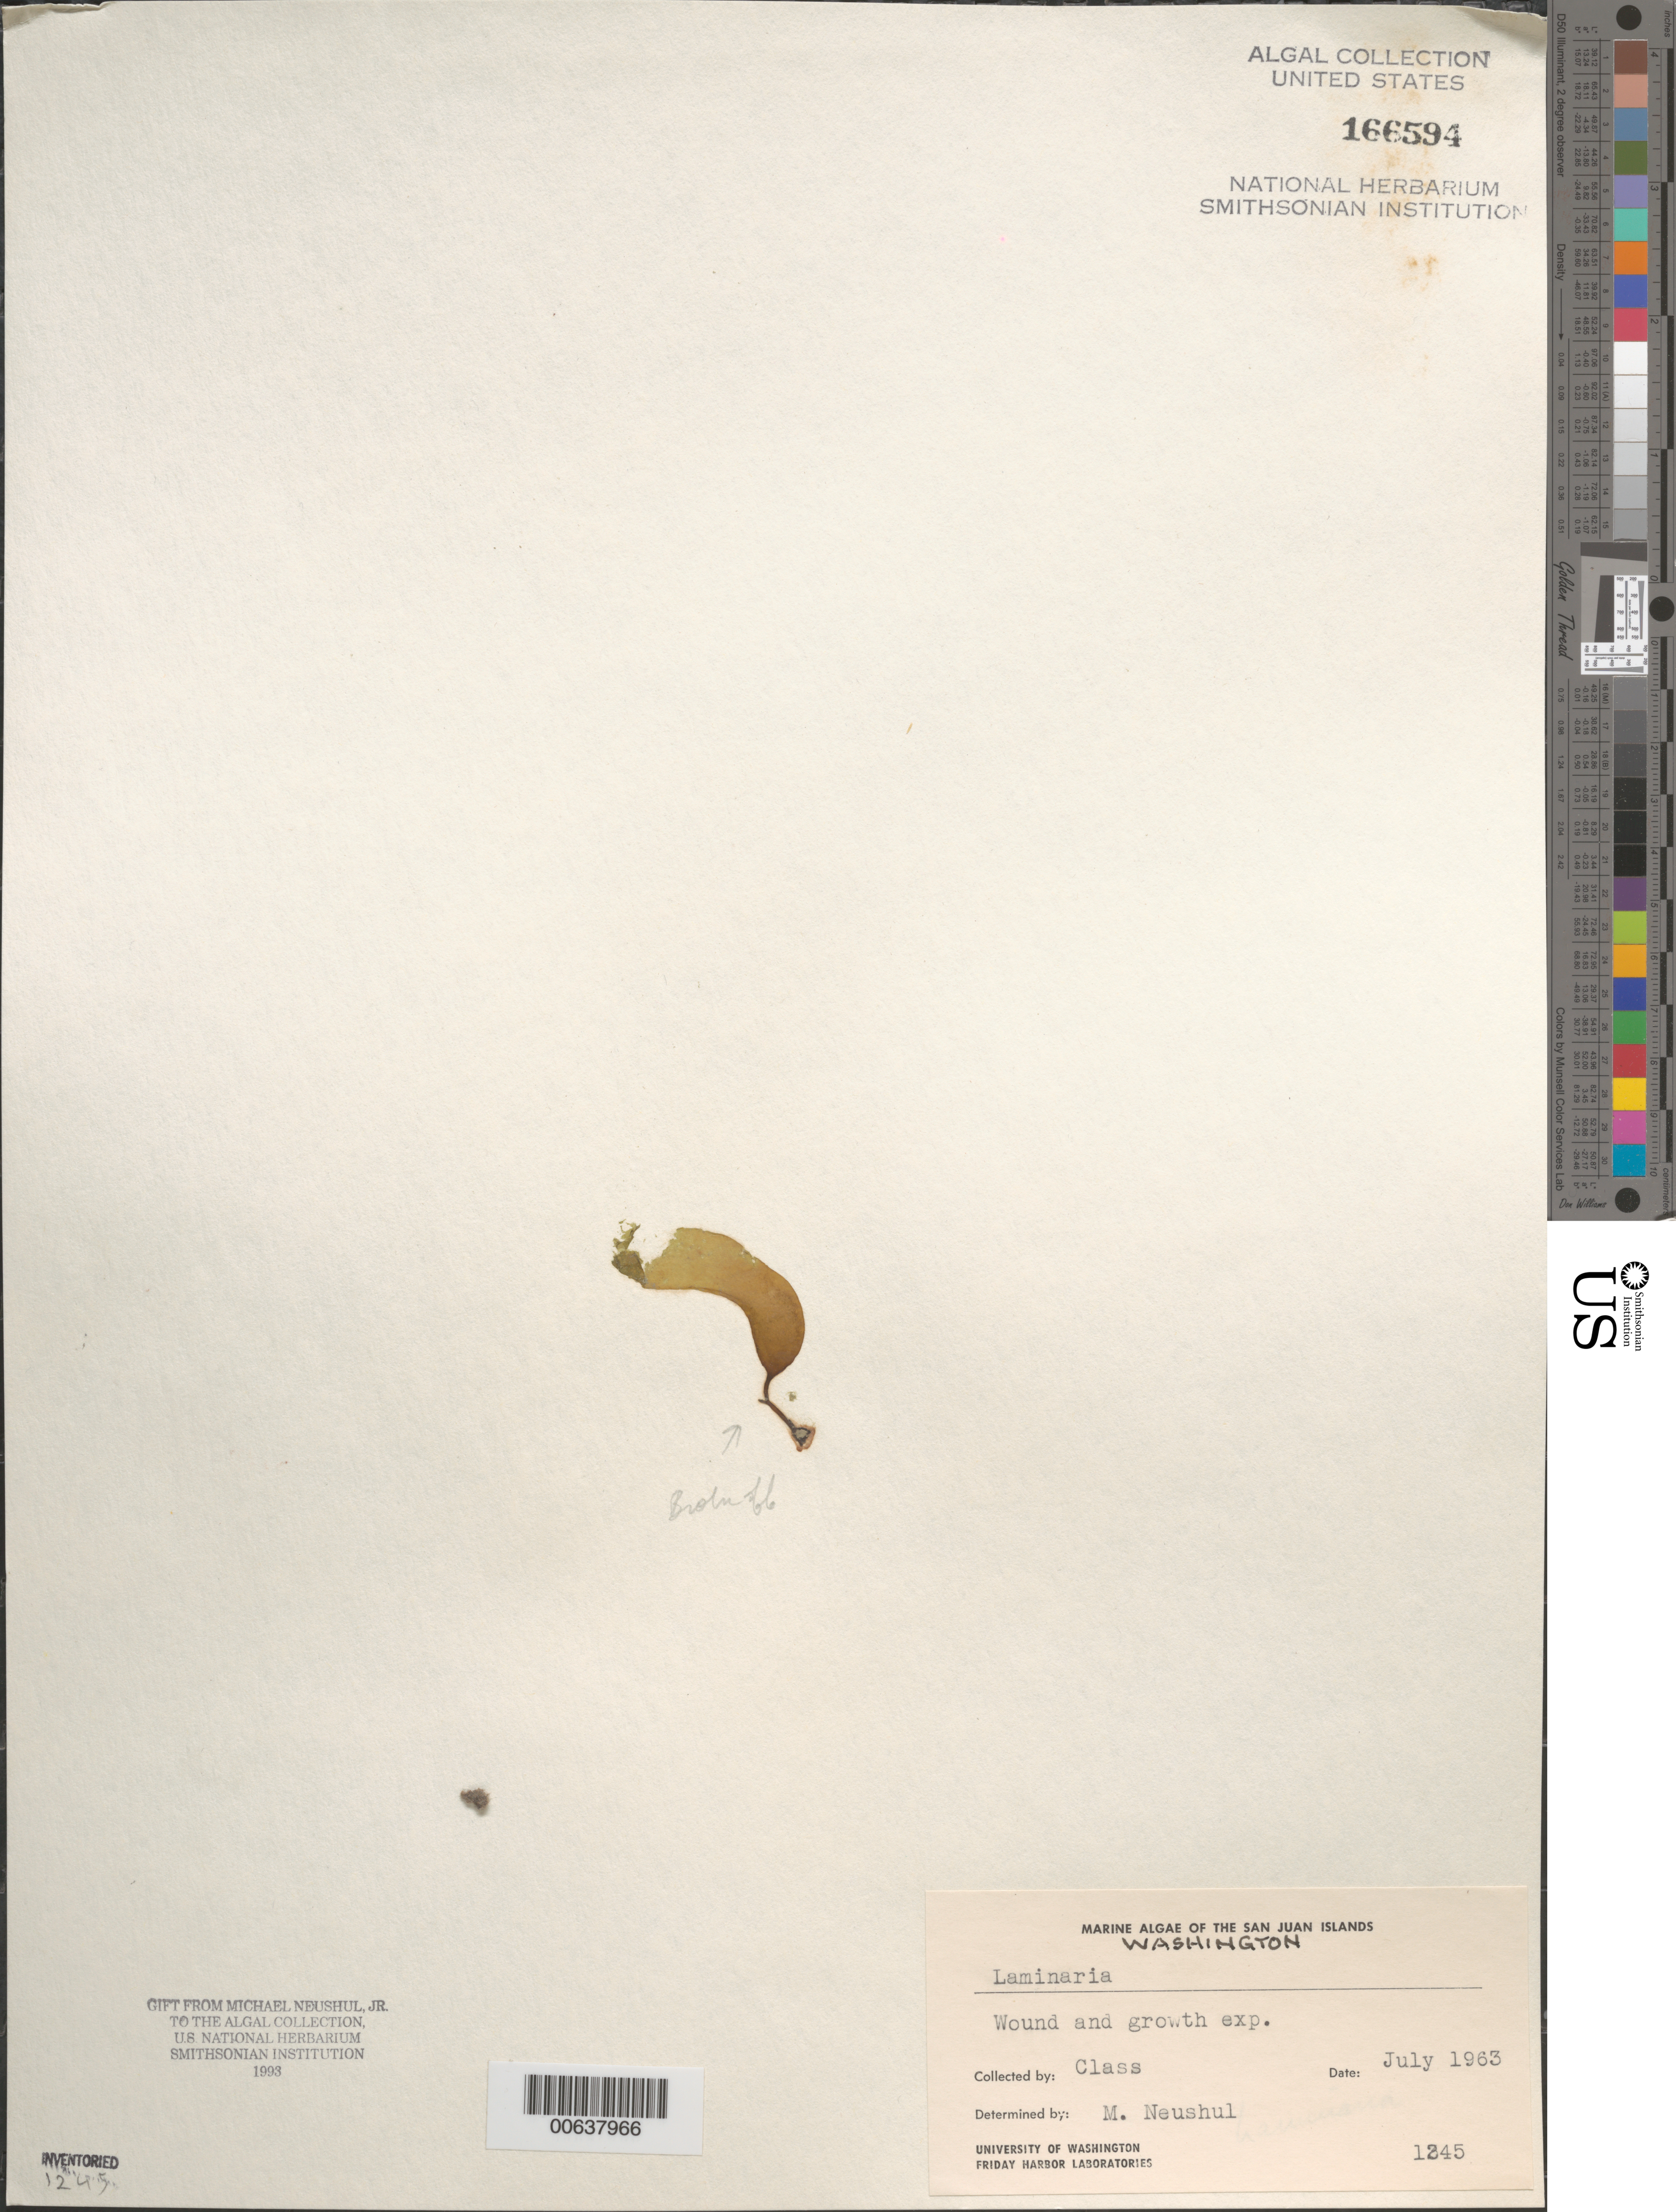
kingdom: Chromista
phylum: Ochrophyta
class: Phaeophyceae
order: Laminariales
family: Laminariaceae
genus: Laminaria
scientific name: Laminaria sp.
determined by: Neushul, M.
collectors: Students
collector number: Neushul 1245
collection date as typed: Jul 1963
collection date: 1963-07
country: United States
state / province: Washington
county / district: San Juan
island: San Juan Islands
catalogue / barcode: US 166594